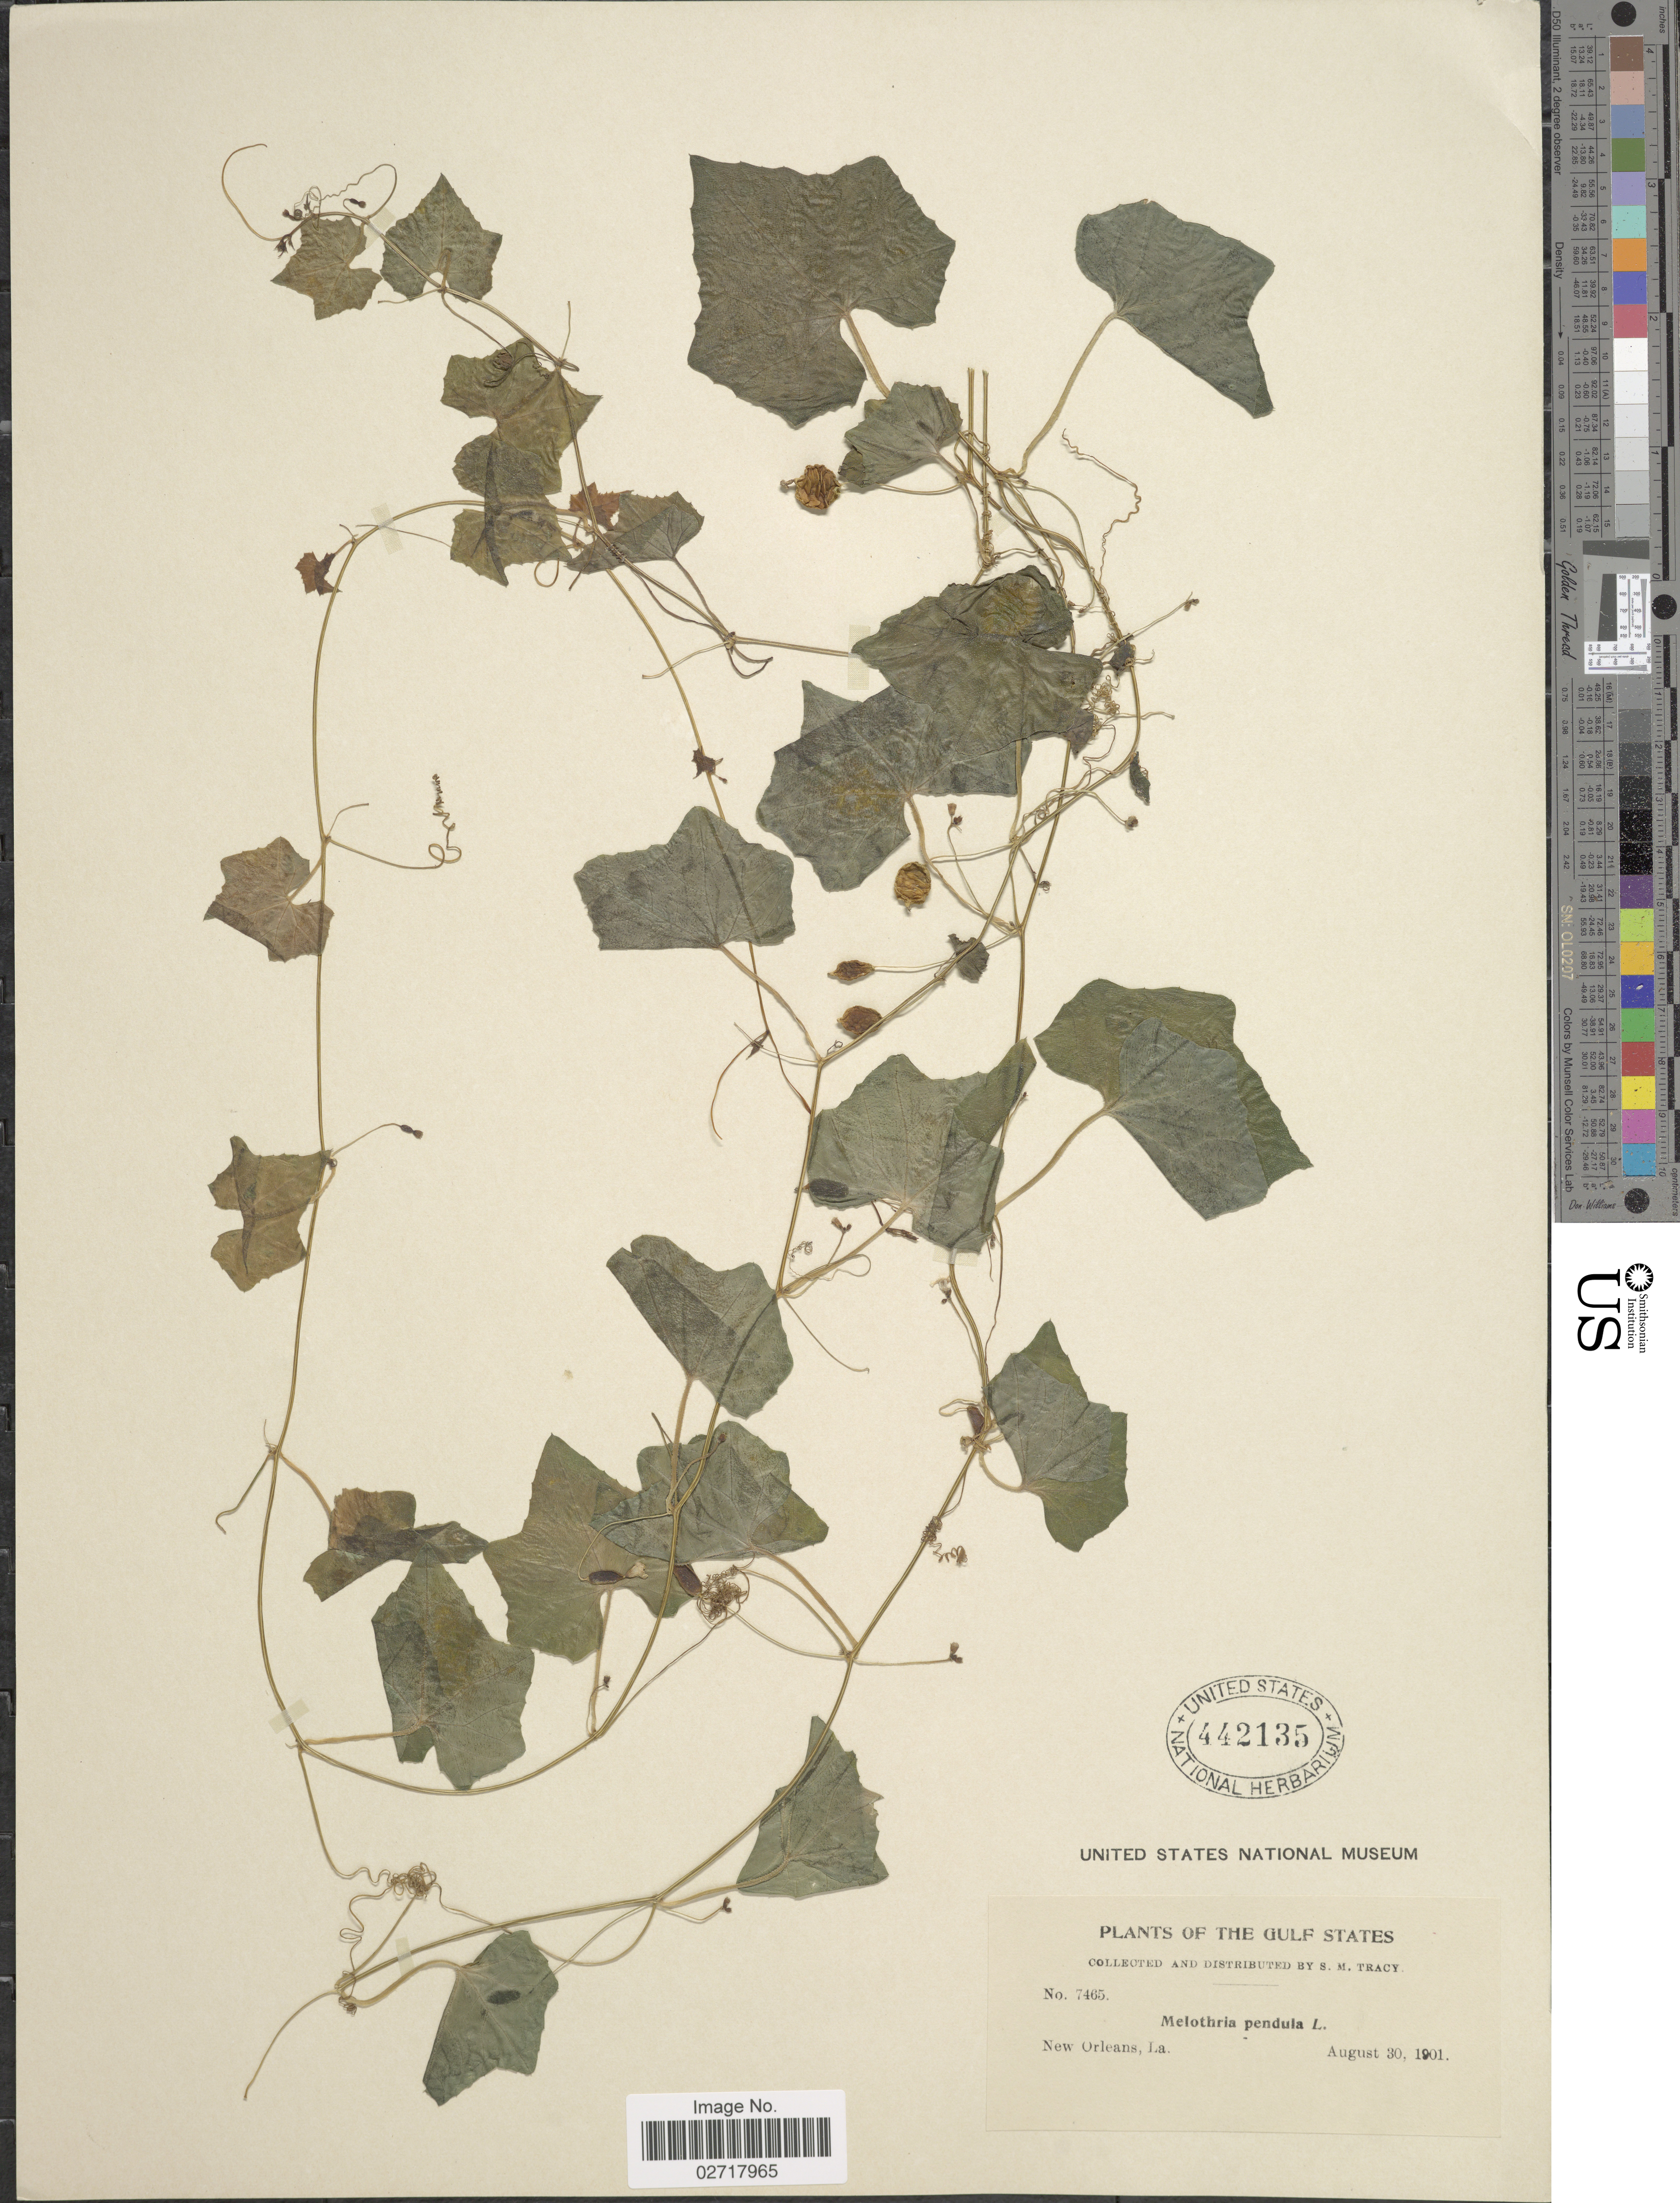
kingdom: Plantae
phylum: Tracheophyta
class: Magnoliopsida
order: Cucurbitales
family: Cucurbitaceae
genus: Melothria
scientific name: Melothria pendula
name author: L.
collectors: S. M. Tracy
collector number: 7465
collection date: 1901-08-30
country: United States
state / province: Louisiana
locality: Gulf States. New Orleans.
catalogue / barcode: US 442135